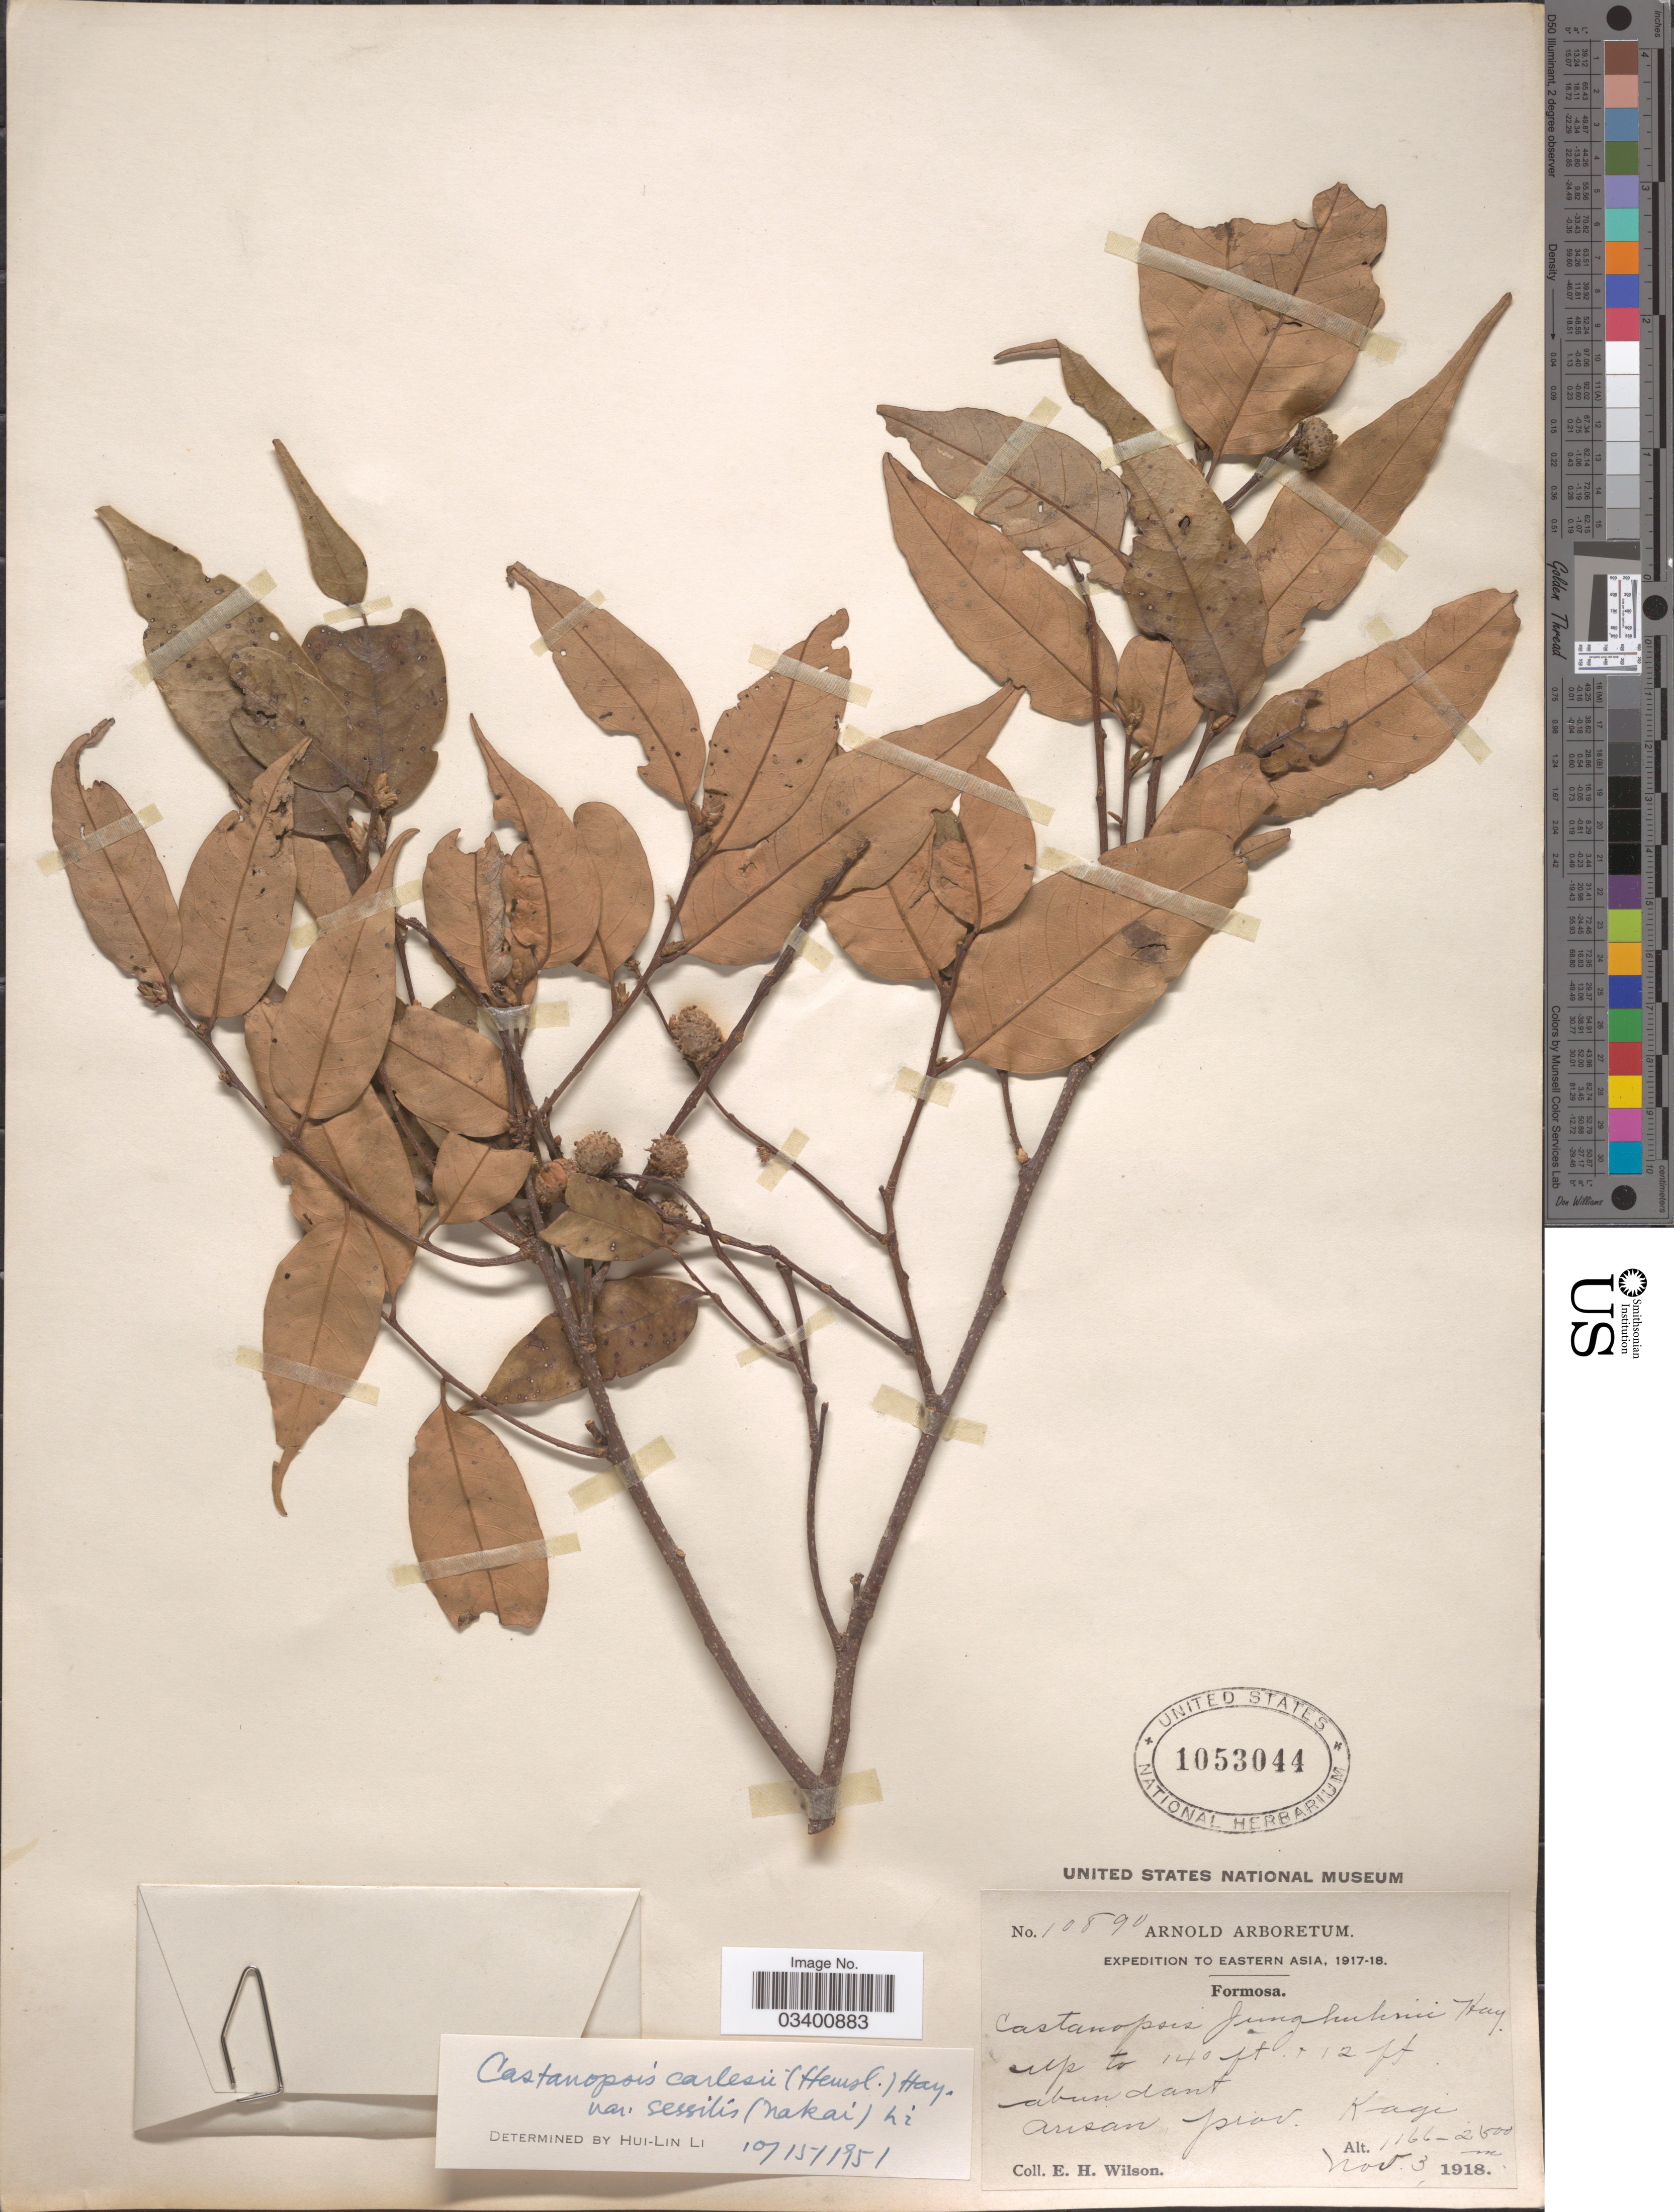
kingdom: Plantae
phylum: Tracheophyta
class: Magnoliopsida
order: Fagales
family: Fagaceae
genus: Castanopsis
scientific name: Castanopsis carlesii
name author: (Hemsl.) Hayata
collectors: E. Wilson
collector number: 10890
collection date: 1918-11-03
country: Taiwan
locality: Eastern Asia. Formosa. Arisan prov. Kagi.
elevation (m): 1166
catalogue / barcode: US 1053044